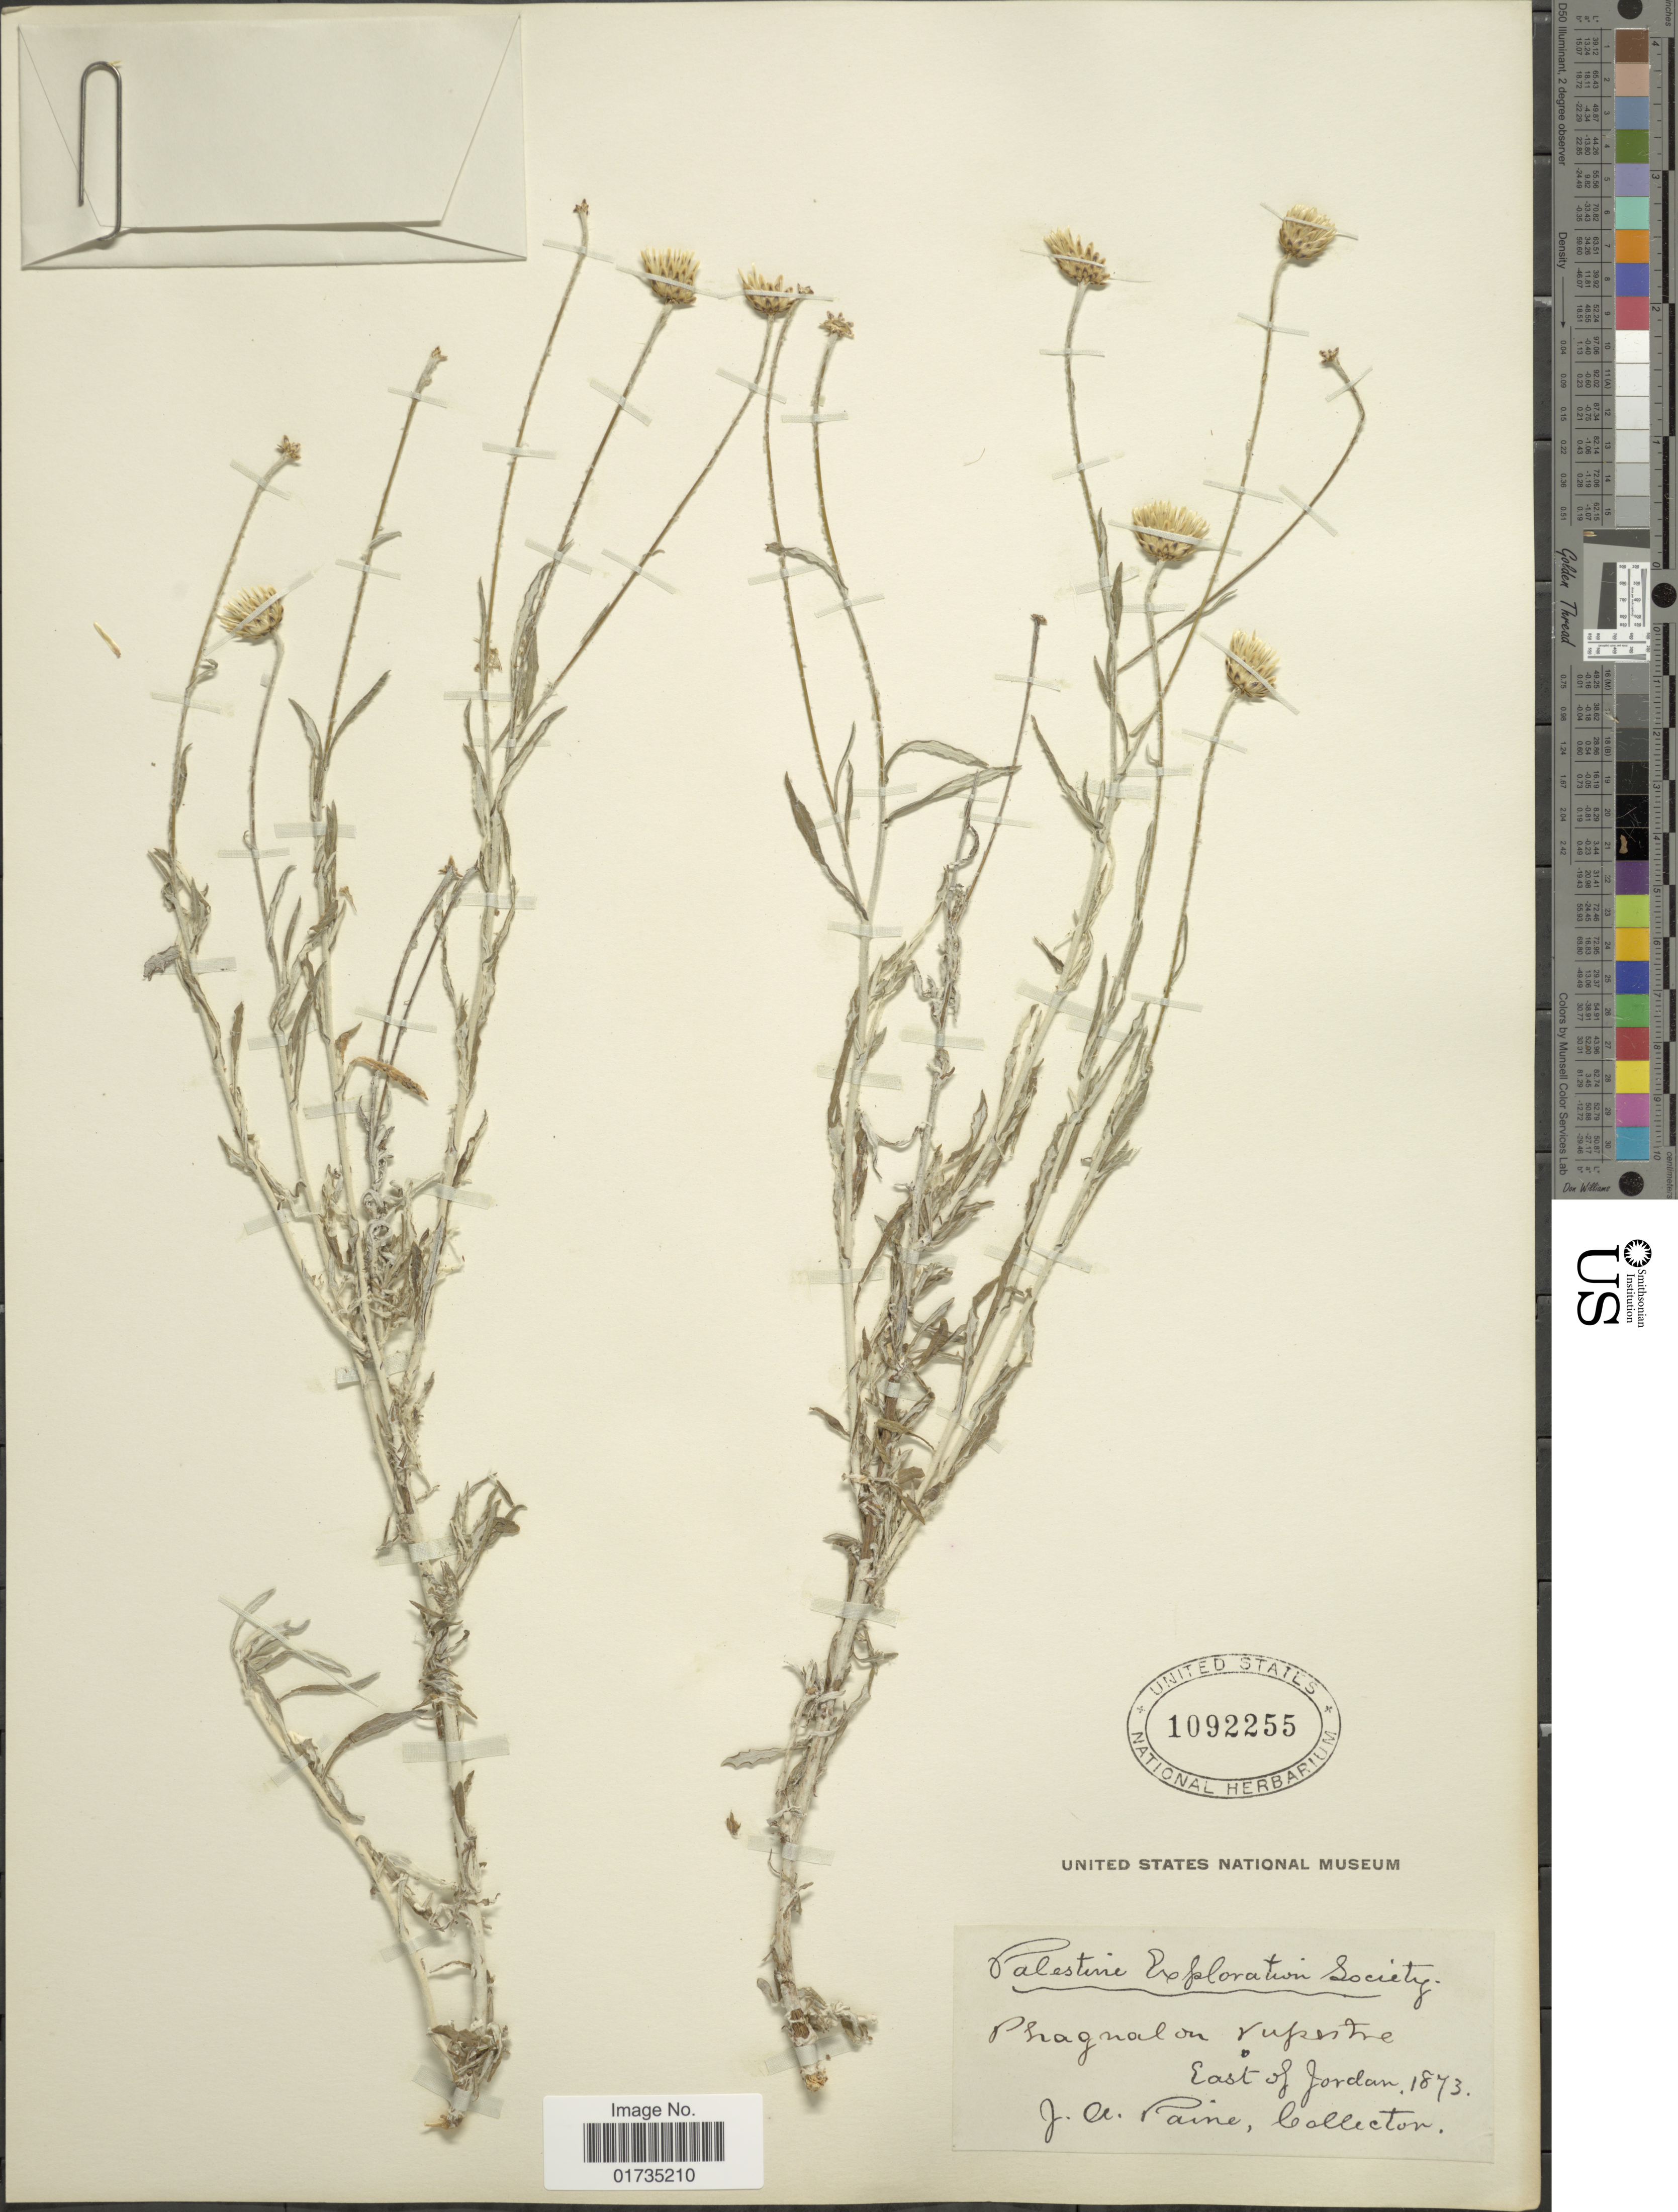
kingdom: Plantae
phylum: Tracheophyta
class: Magnoliopsida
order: Asterales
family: Asteraceae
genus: Phagnalon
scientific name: Phagnalon rupestre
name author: (L.) DC.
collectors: J. A. Paine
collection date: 1873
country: Jordan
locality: East of Jordan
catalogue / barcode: US 1092255